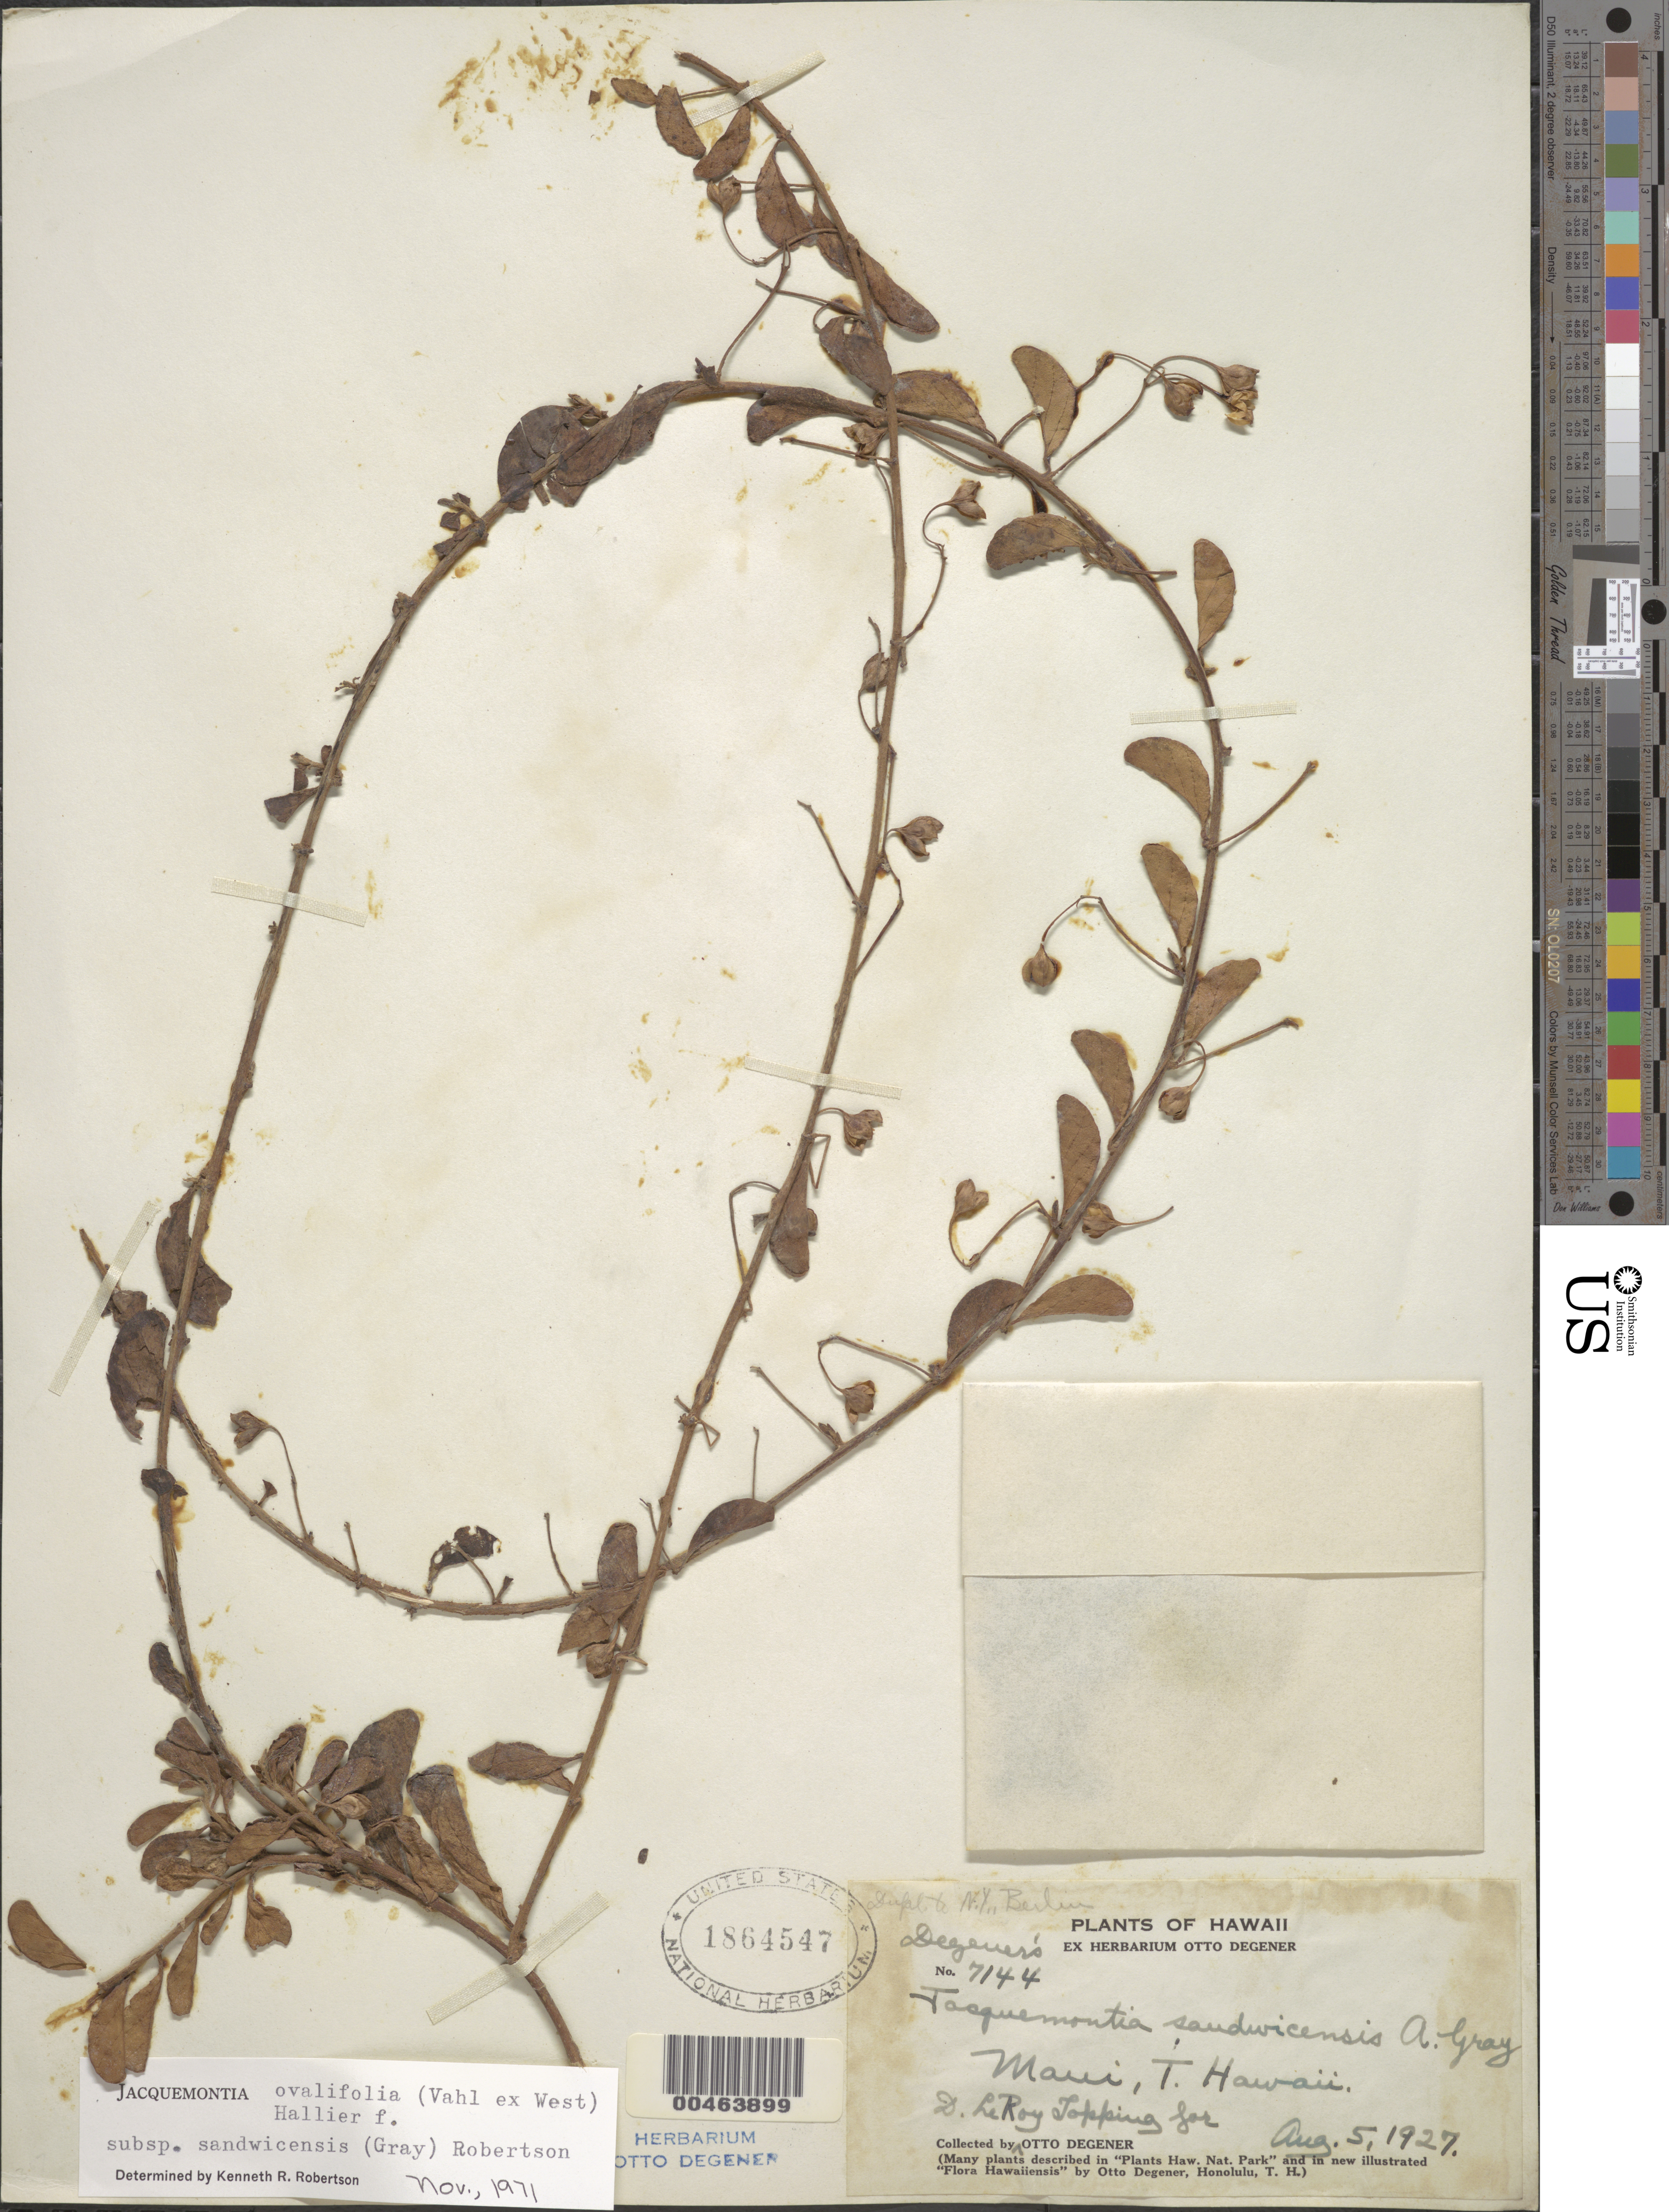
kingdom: Plantae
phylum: Tracheophyta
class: Magnoliopsida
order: Solanales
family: Convolvulaceae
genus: Jacquemontia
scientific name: Jacquemontia sandwicensis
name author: A. Gray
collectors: D. L. Topping & O. Degener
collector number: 7144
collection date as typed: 5 Aug 1927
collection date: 1927-08-05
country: United States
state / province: Hawaii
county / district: Maui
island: Maui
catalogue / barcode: US 1864547